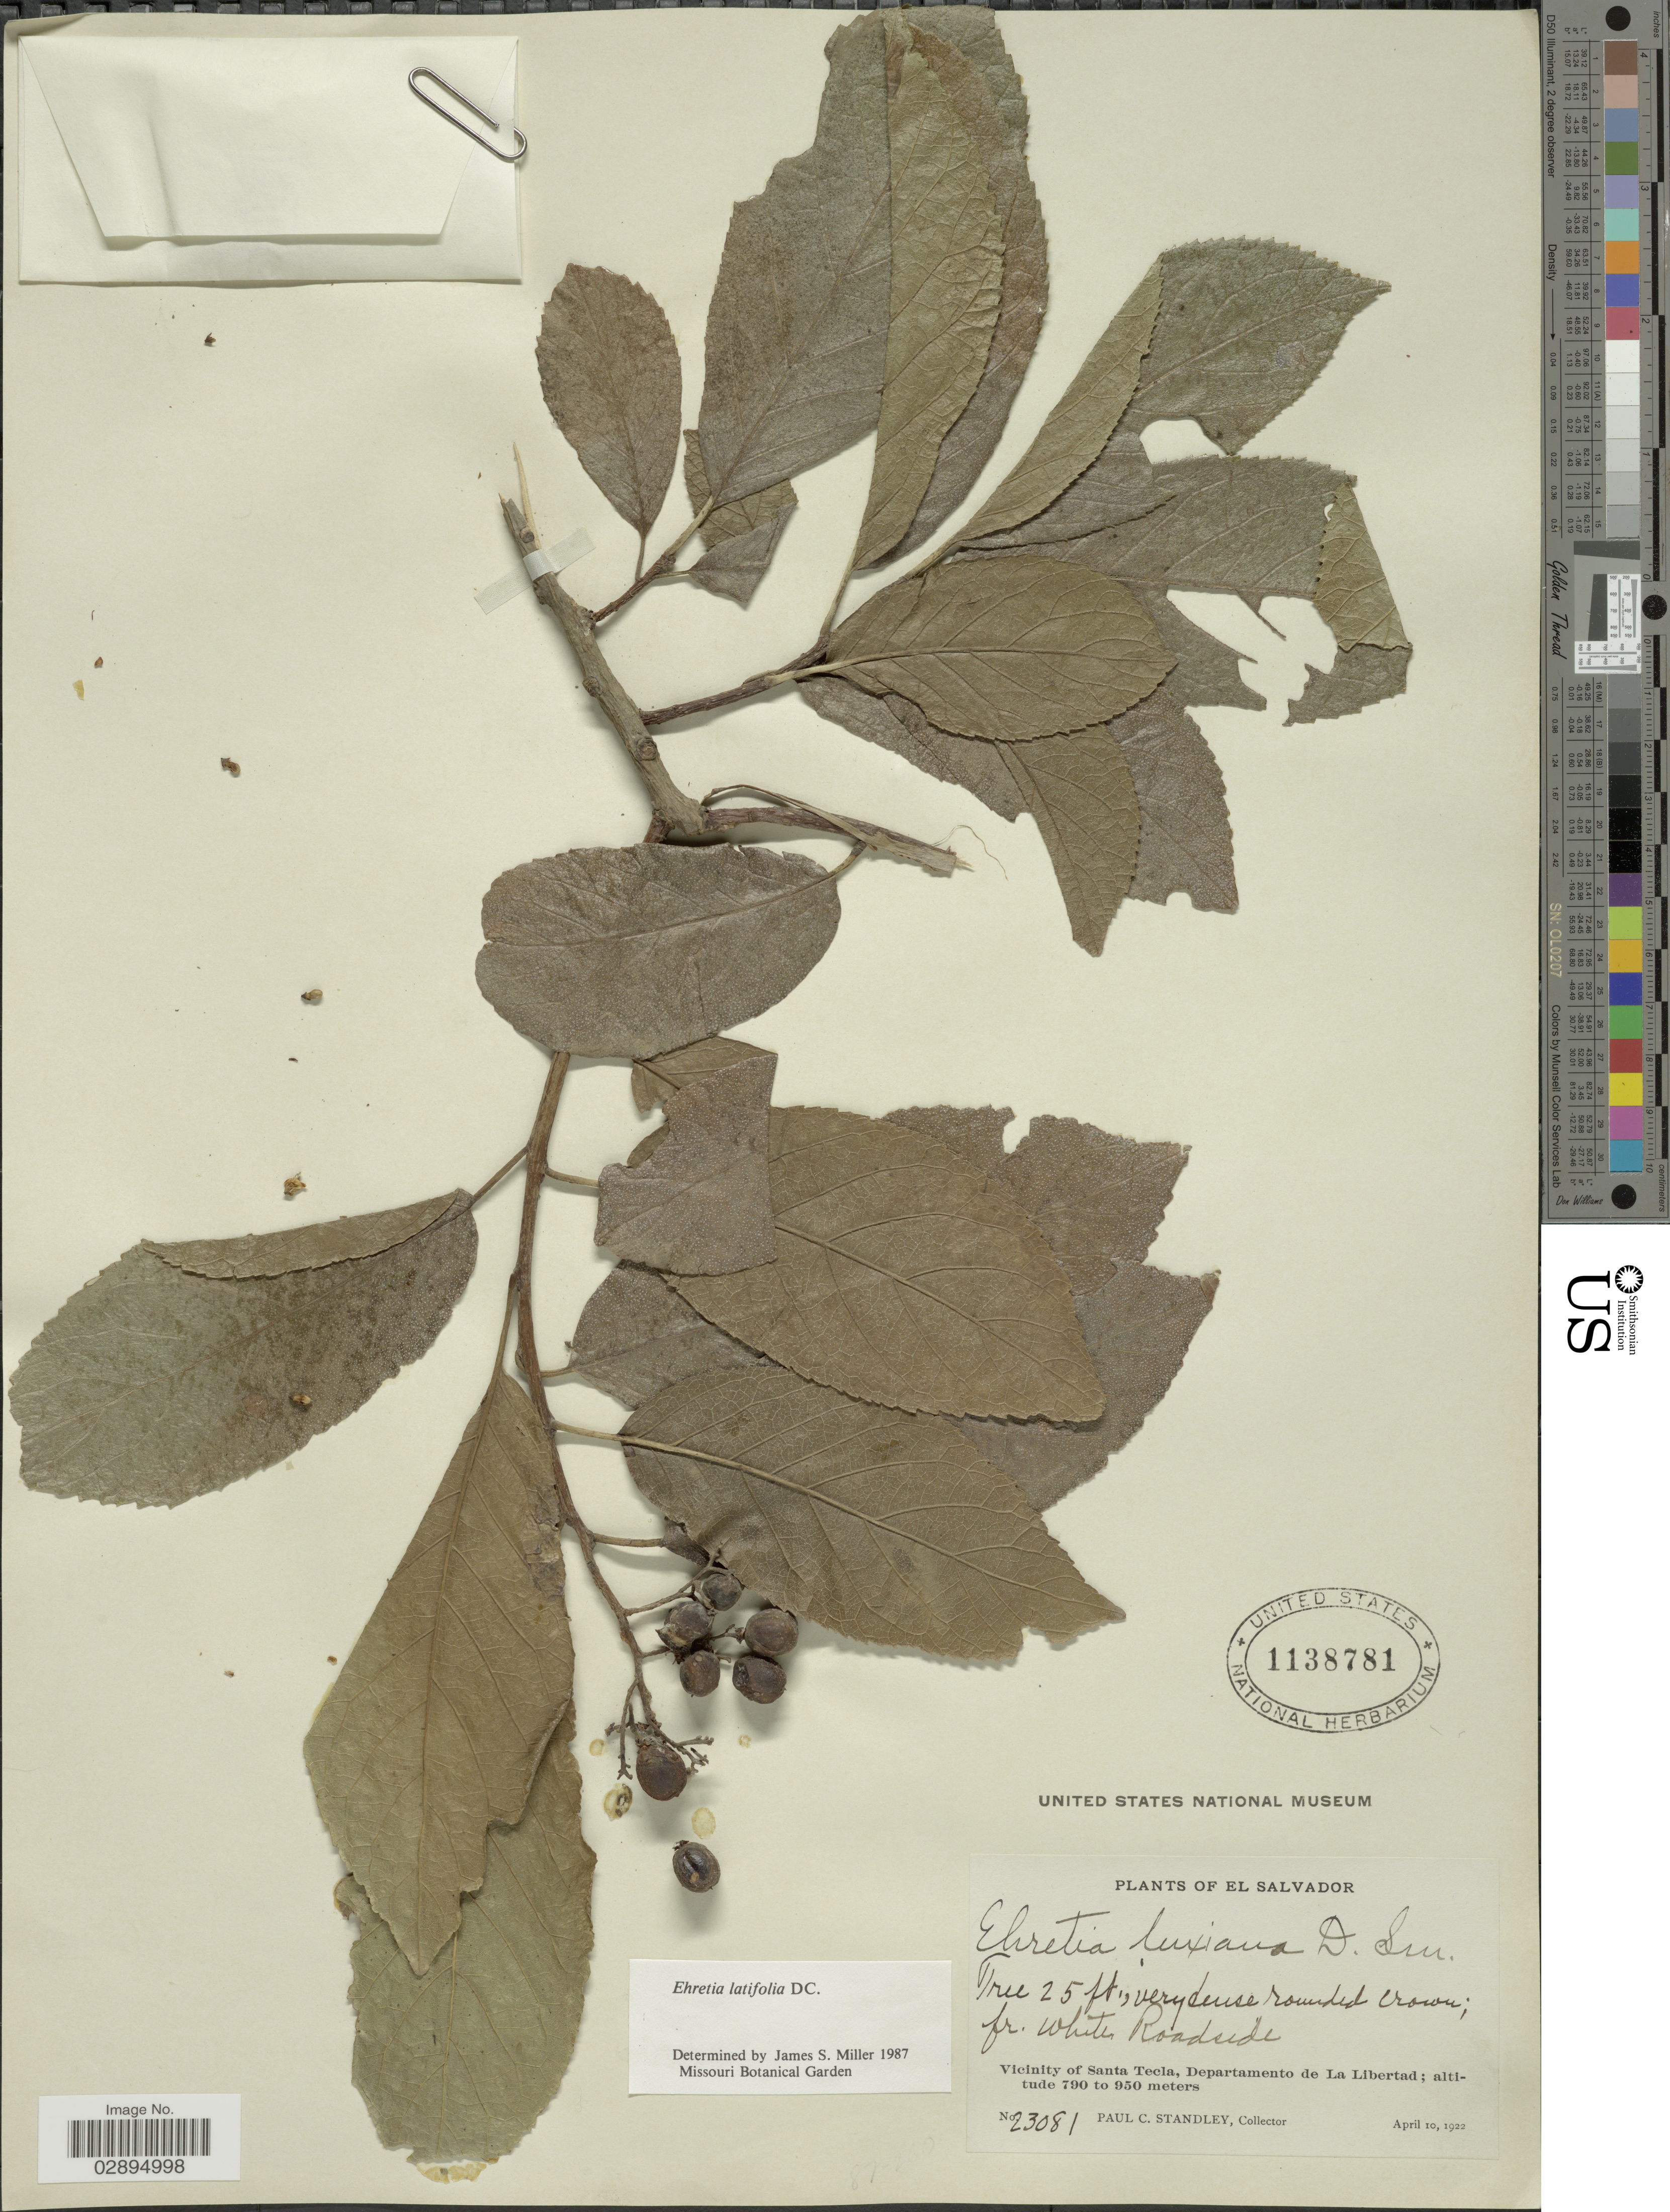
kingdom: Plantae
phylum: Tracheophyta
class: Magnoliopsida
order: Boraginales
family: Ehretiaceae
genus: Ehretia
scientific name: Ehretia latifolia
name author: DC.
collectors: P. C. Standley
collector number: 23081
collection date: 1922-04-10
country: El Salvador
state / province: La Libertad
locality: Vicinity of Santa Tecla, Departamento de La Libertad.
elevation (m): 790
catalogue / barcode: US 1138781